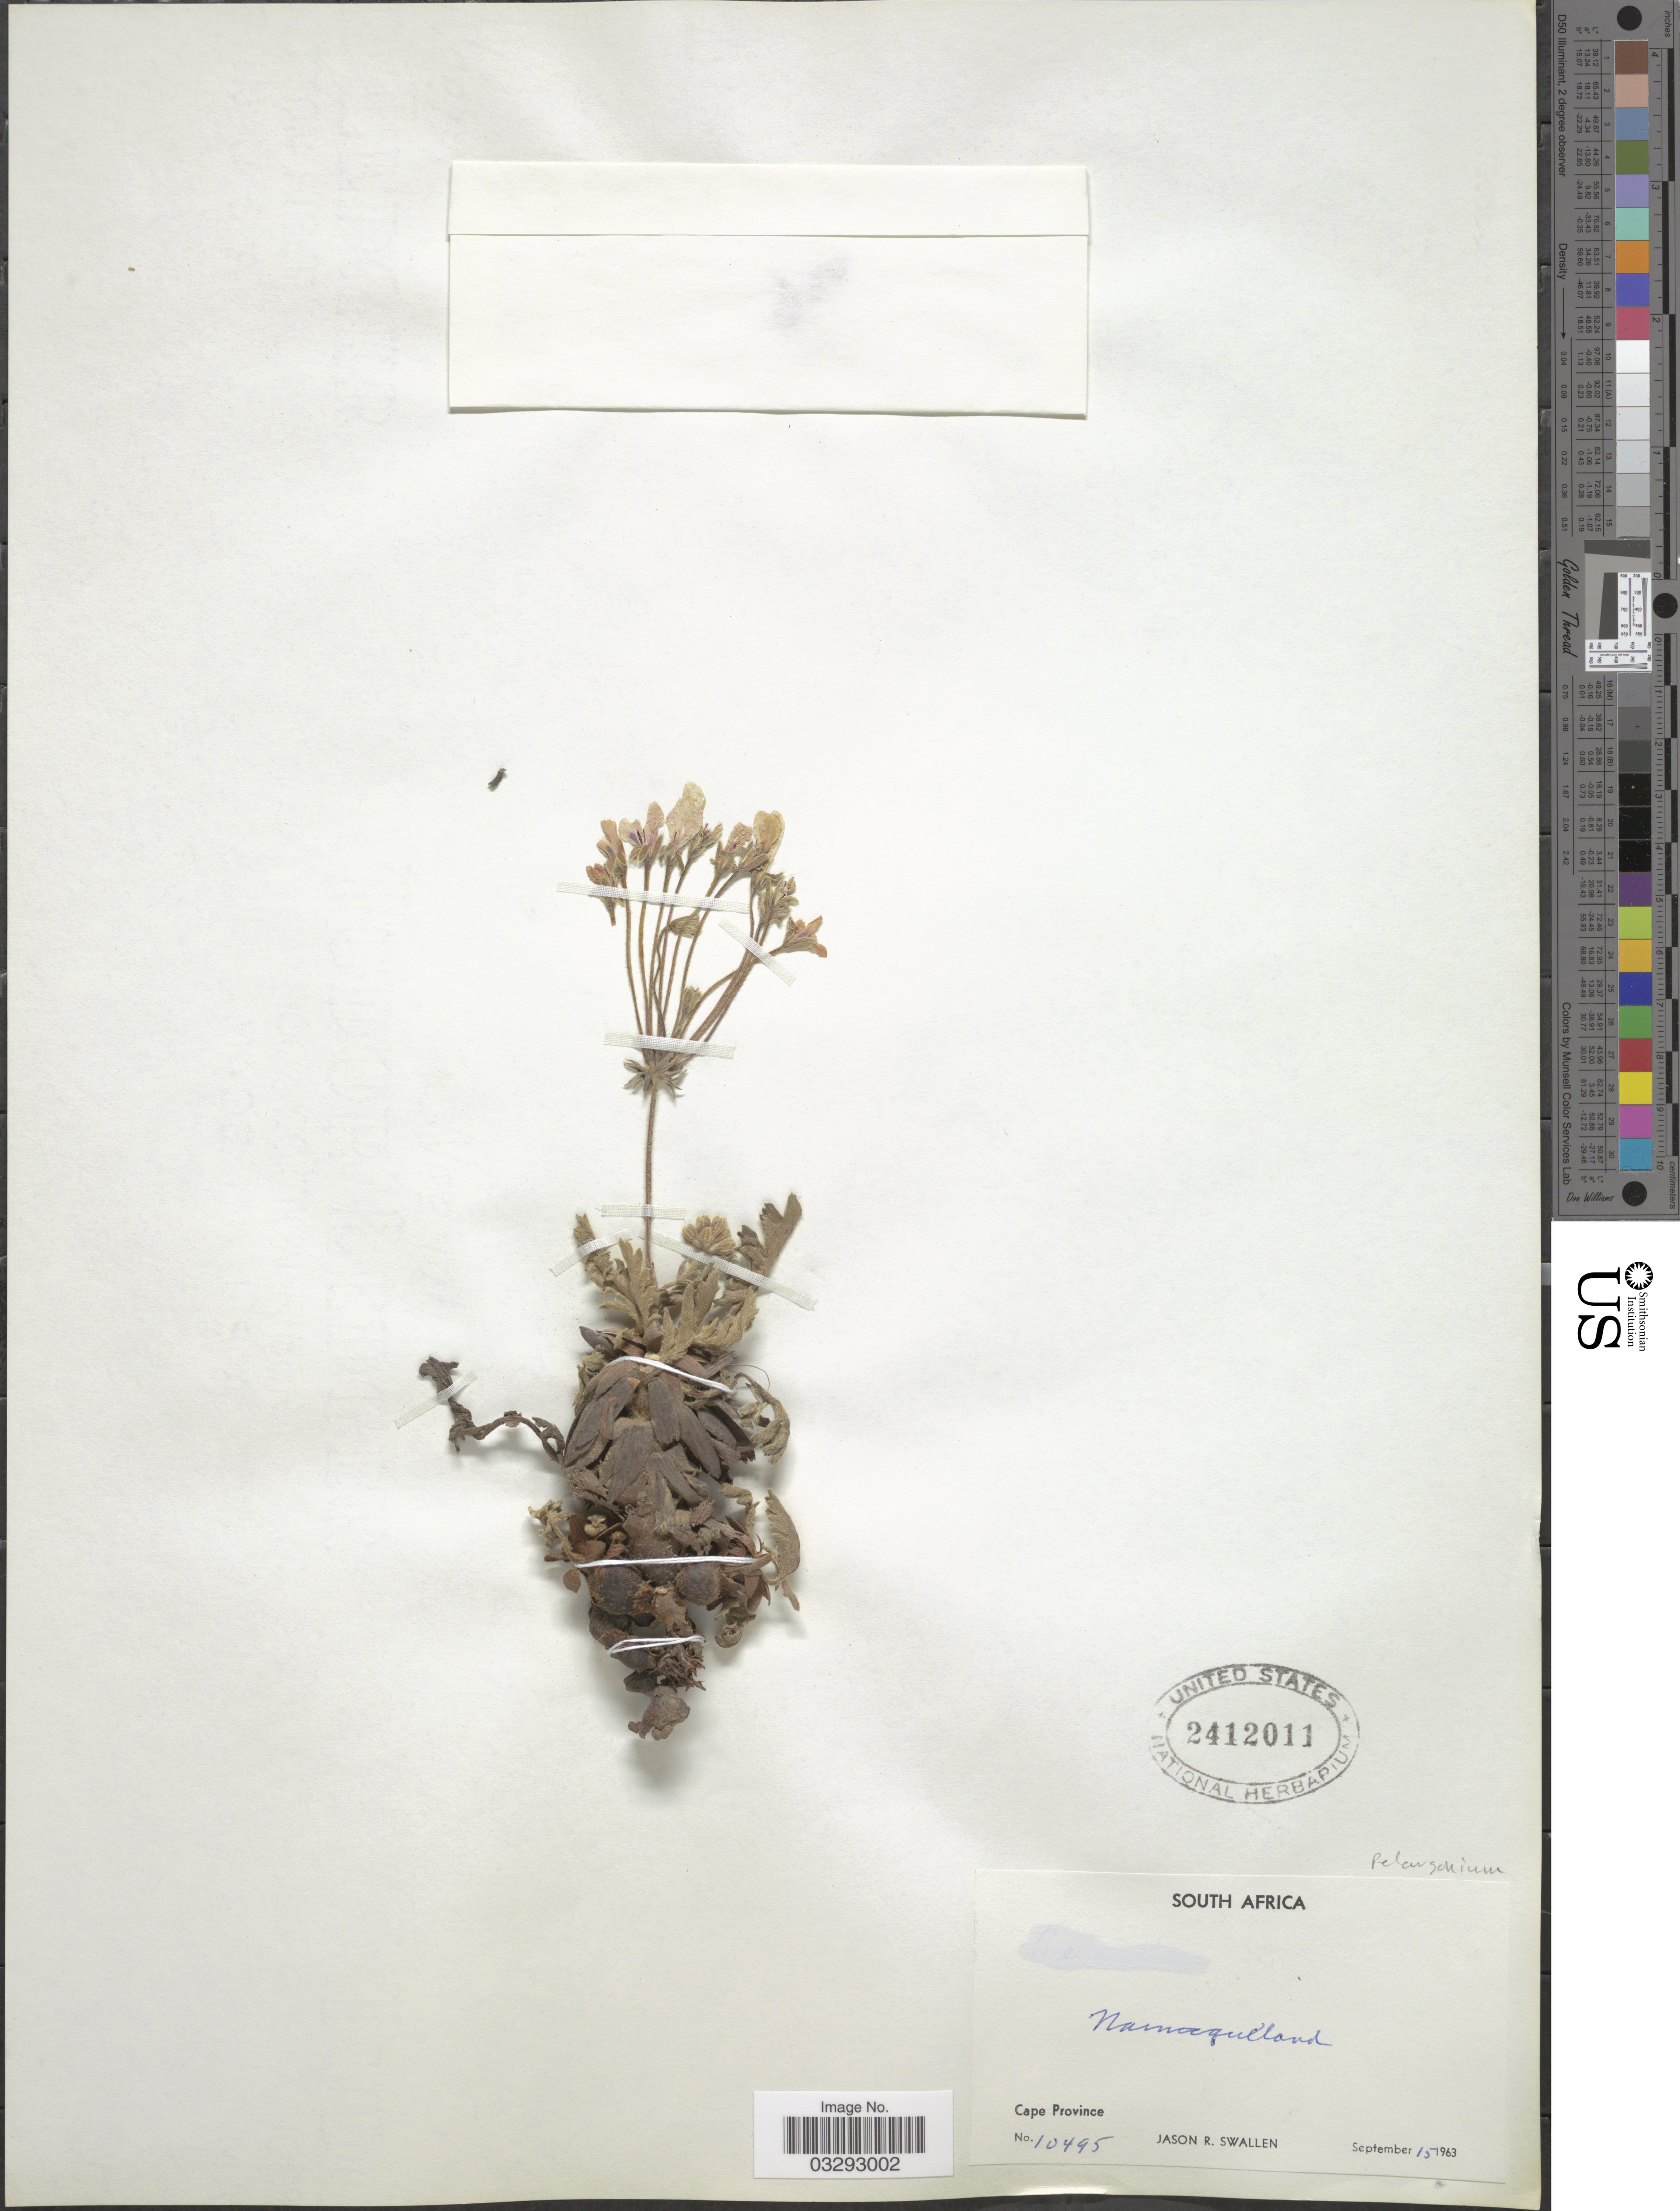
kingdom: Plantae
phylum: Tracheophyta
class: Magnoliopsida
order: Geraniales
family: Geraniaceae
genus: Pelargonium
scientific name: Pelargonium sp.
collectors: J. R. Swallen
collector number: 10495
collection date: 1963-09-15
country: South Africa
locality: Namaqualand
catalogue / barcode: US 2412011